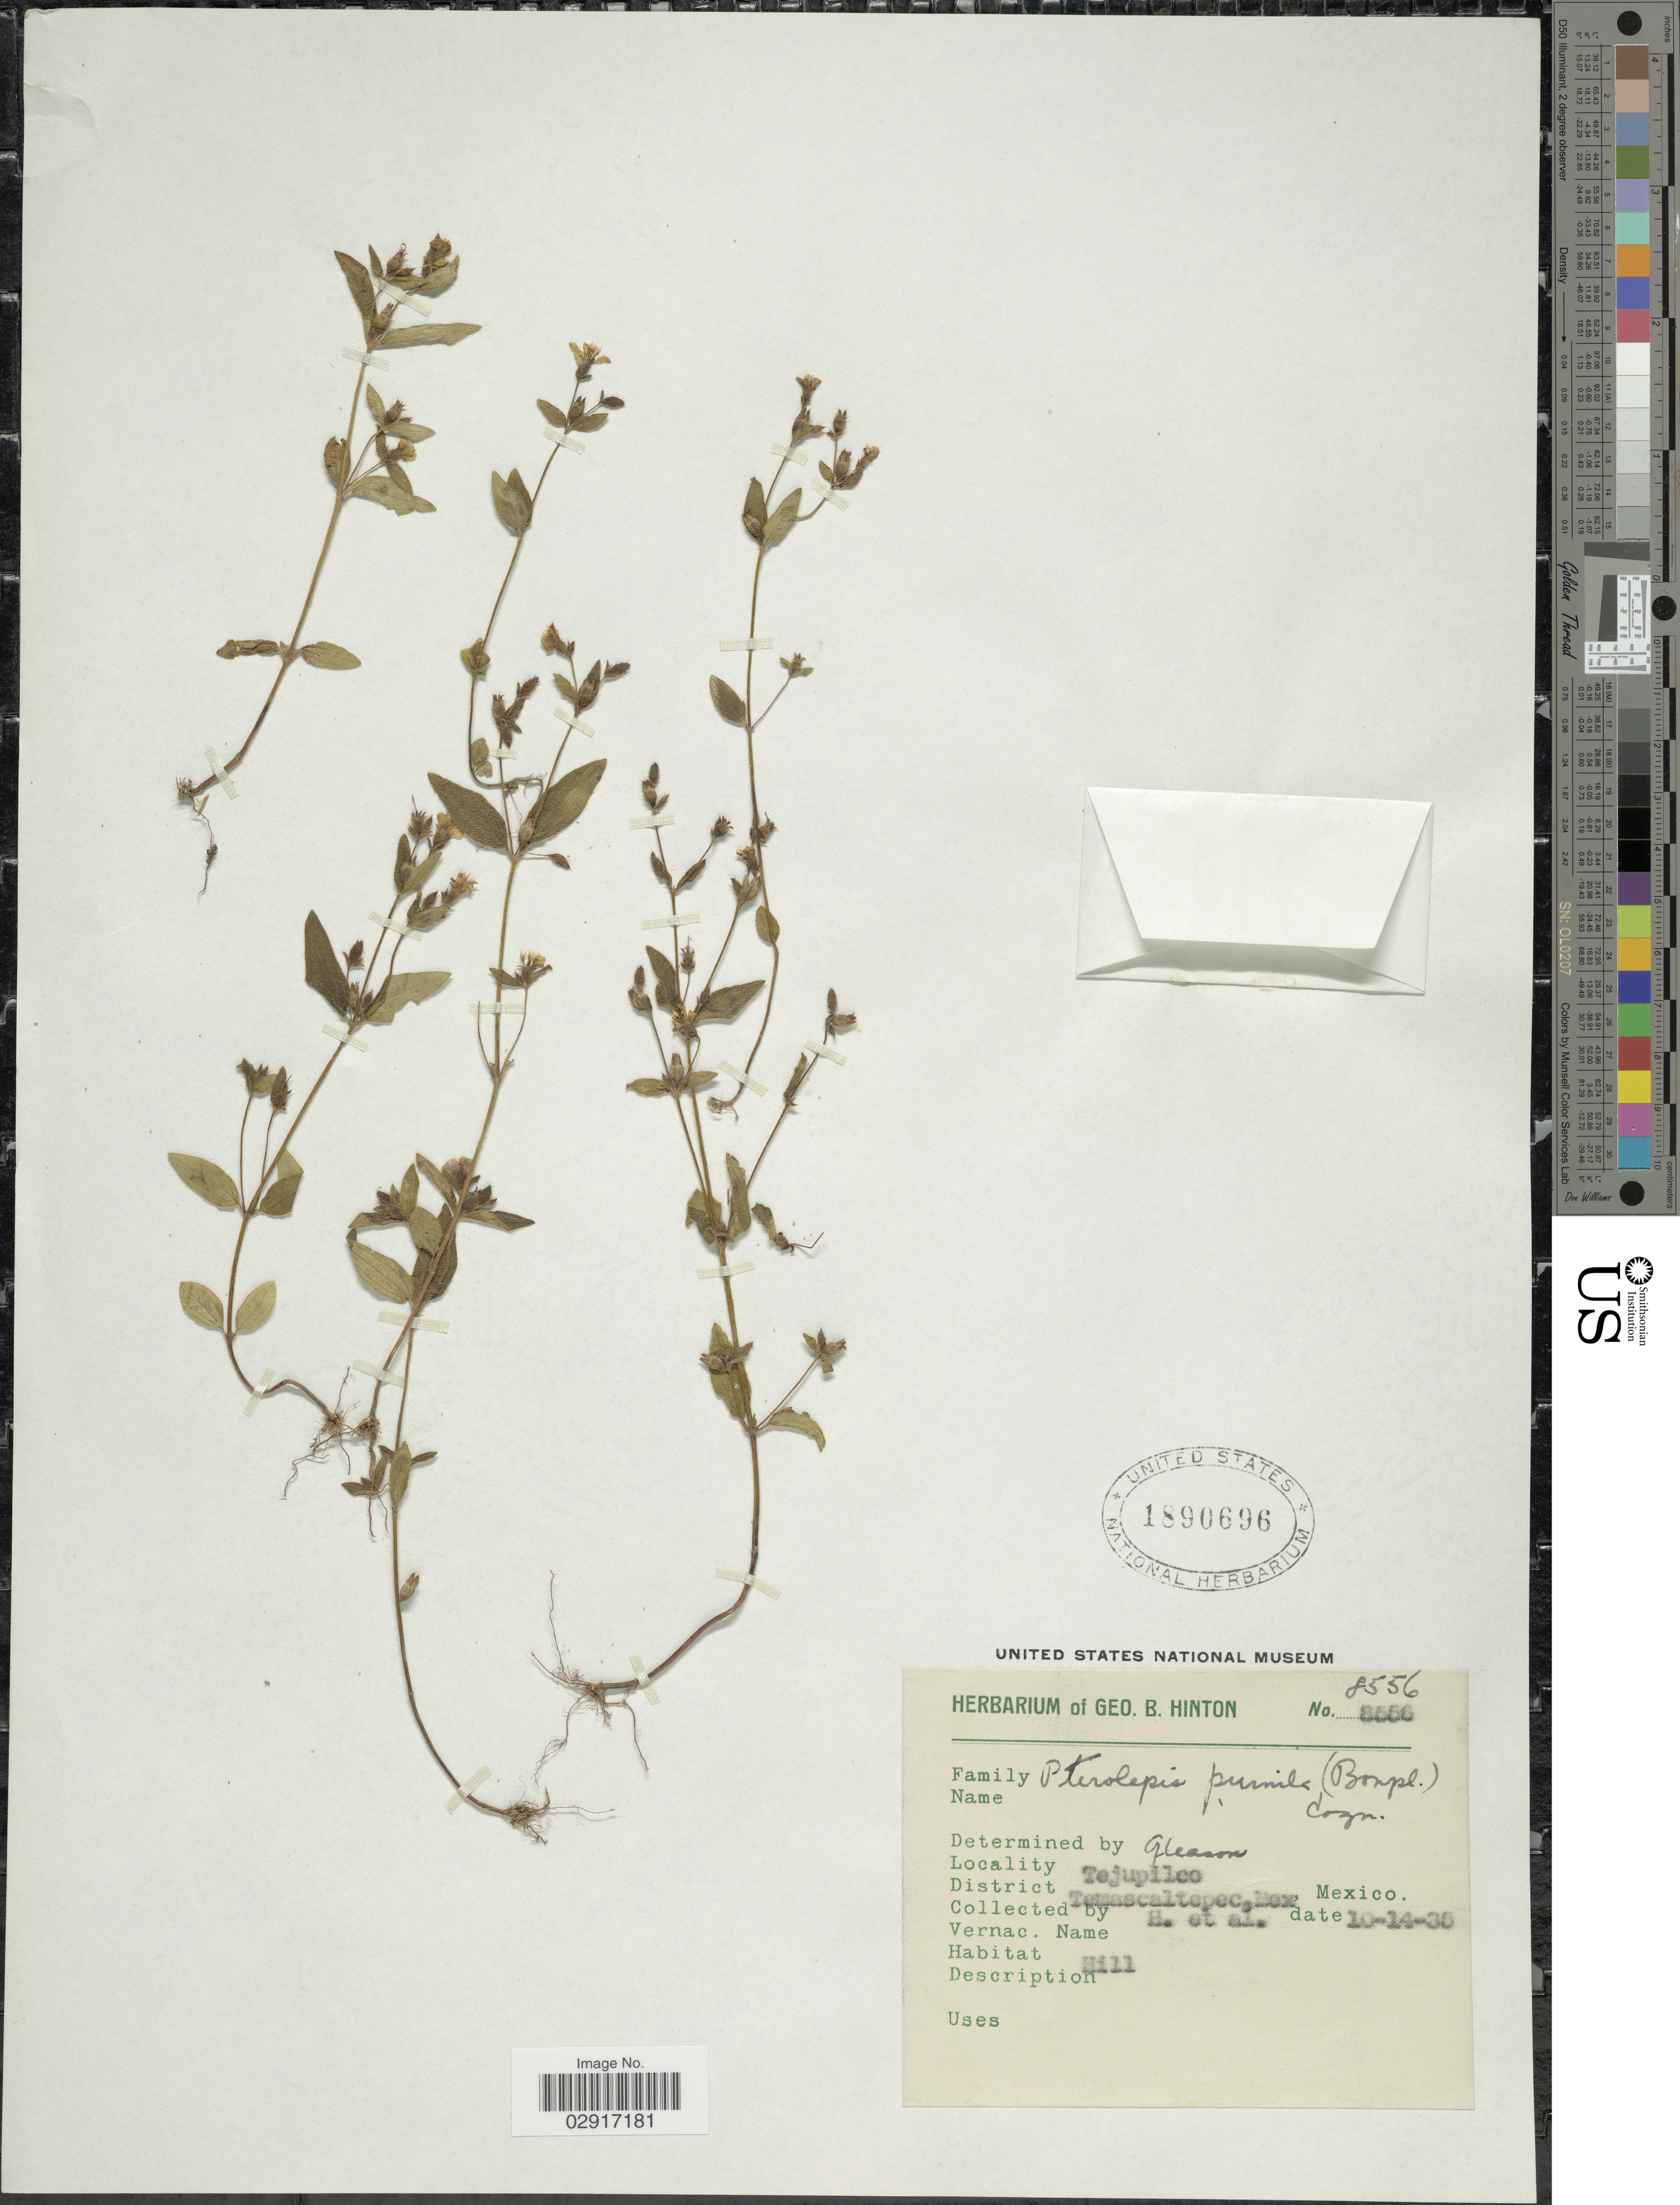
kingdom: Plantae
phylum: Tracheophyta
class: Magnoliopsida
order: Myrtales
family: Melastomataceae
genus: Pterolepis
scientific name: Pterolepis trichotoma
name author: (Rottb.) Cogn.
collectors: G. B. Hinton & et al.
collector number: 8556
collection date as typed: Transcribed d/m/y: 14/10/35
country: Mexico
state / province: México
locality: Tejupilco, District Temascaltepec.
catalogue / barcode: US 1890696